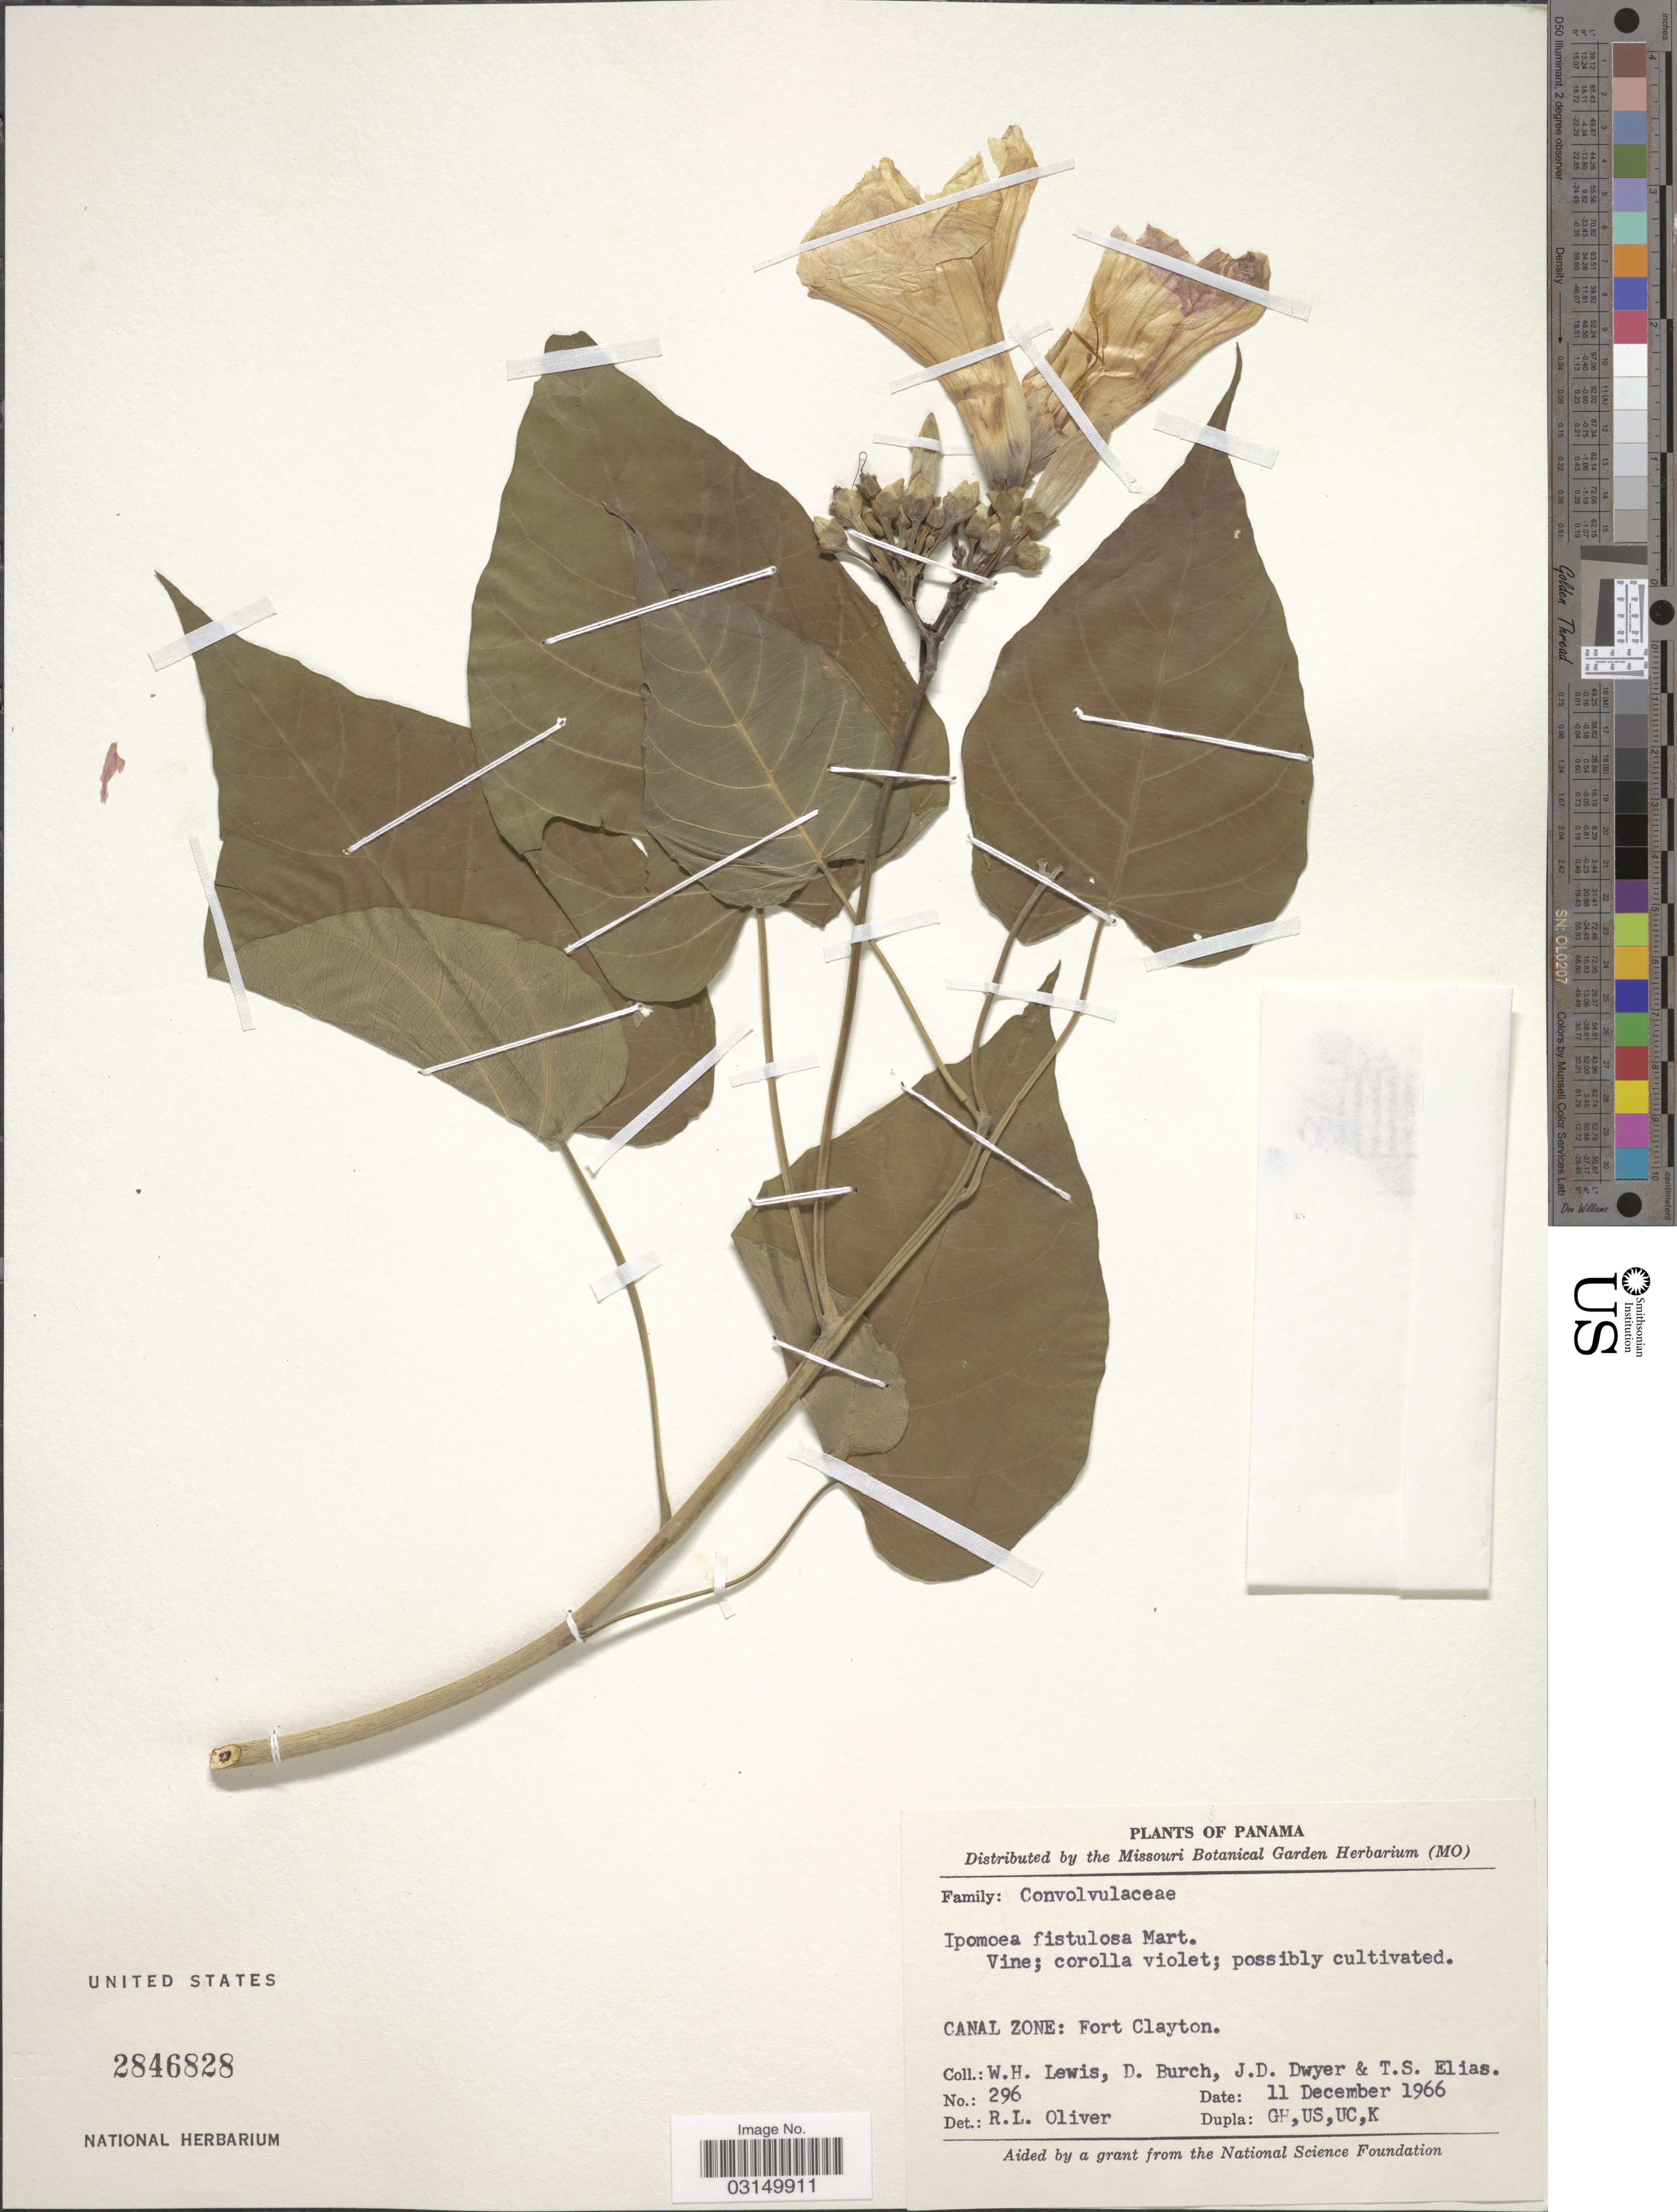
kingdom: Plantae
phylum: Tracheophyta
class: Magnoliopsida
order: Solanales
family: Convolvulaceae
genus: Ipomoea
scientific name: Ipomoea carnea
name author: Jacq.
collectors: W. H. Lewis, D. Burch, J. D. Dwyer & T. S. Elias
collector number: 296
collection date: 1966-12-11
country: Panama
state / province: Colón / Panamá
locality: Canal Zone: Fort Clayton.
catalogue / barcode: US 2846828